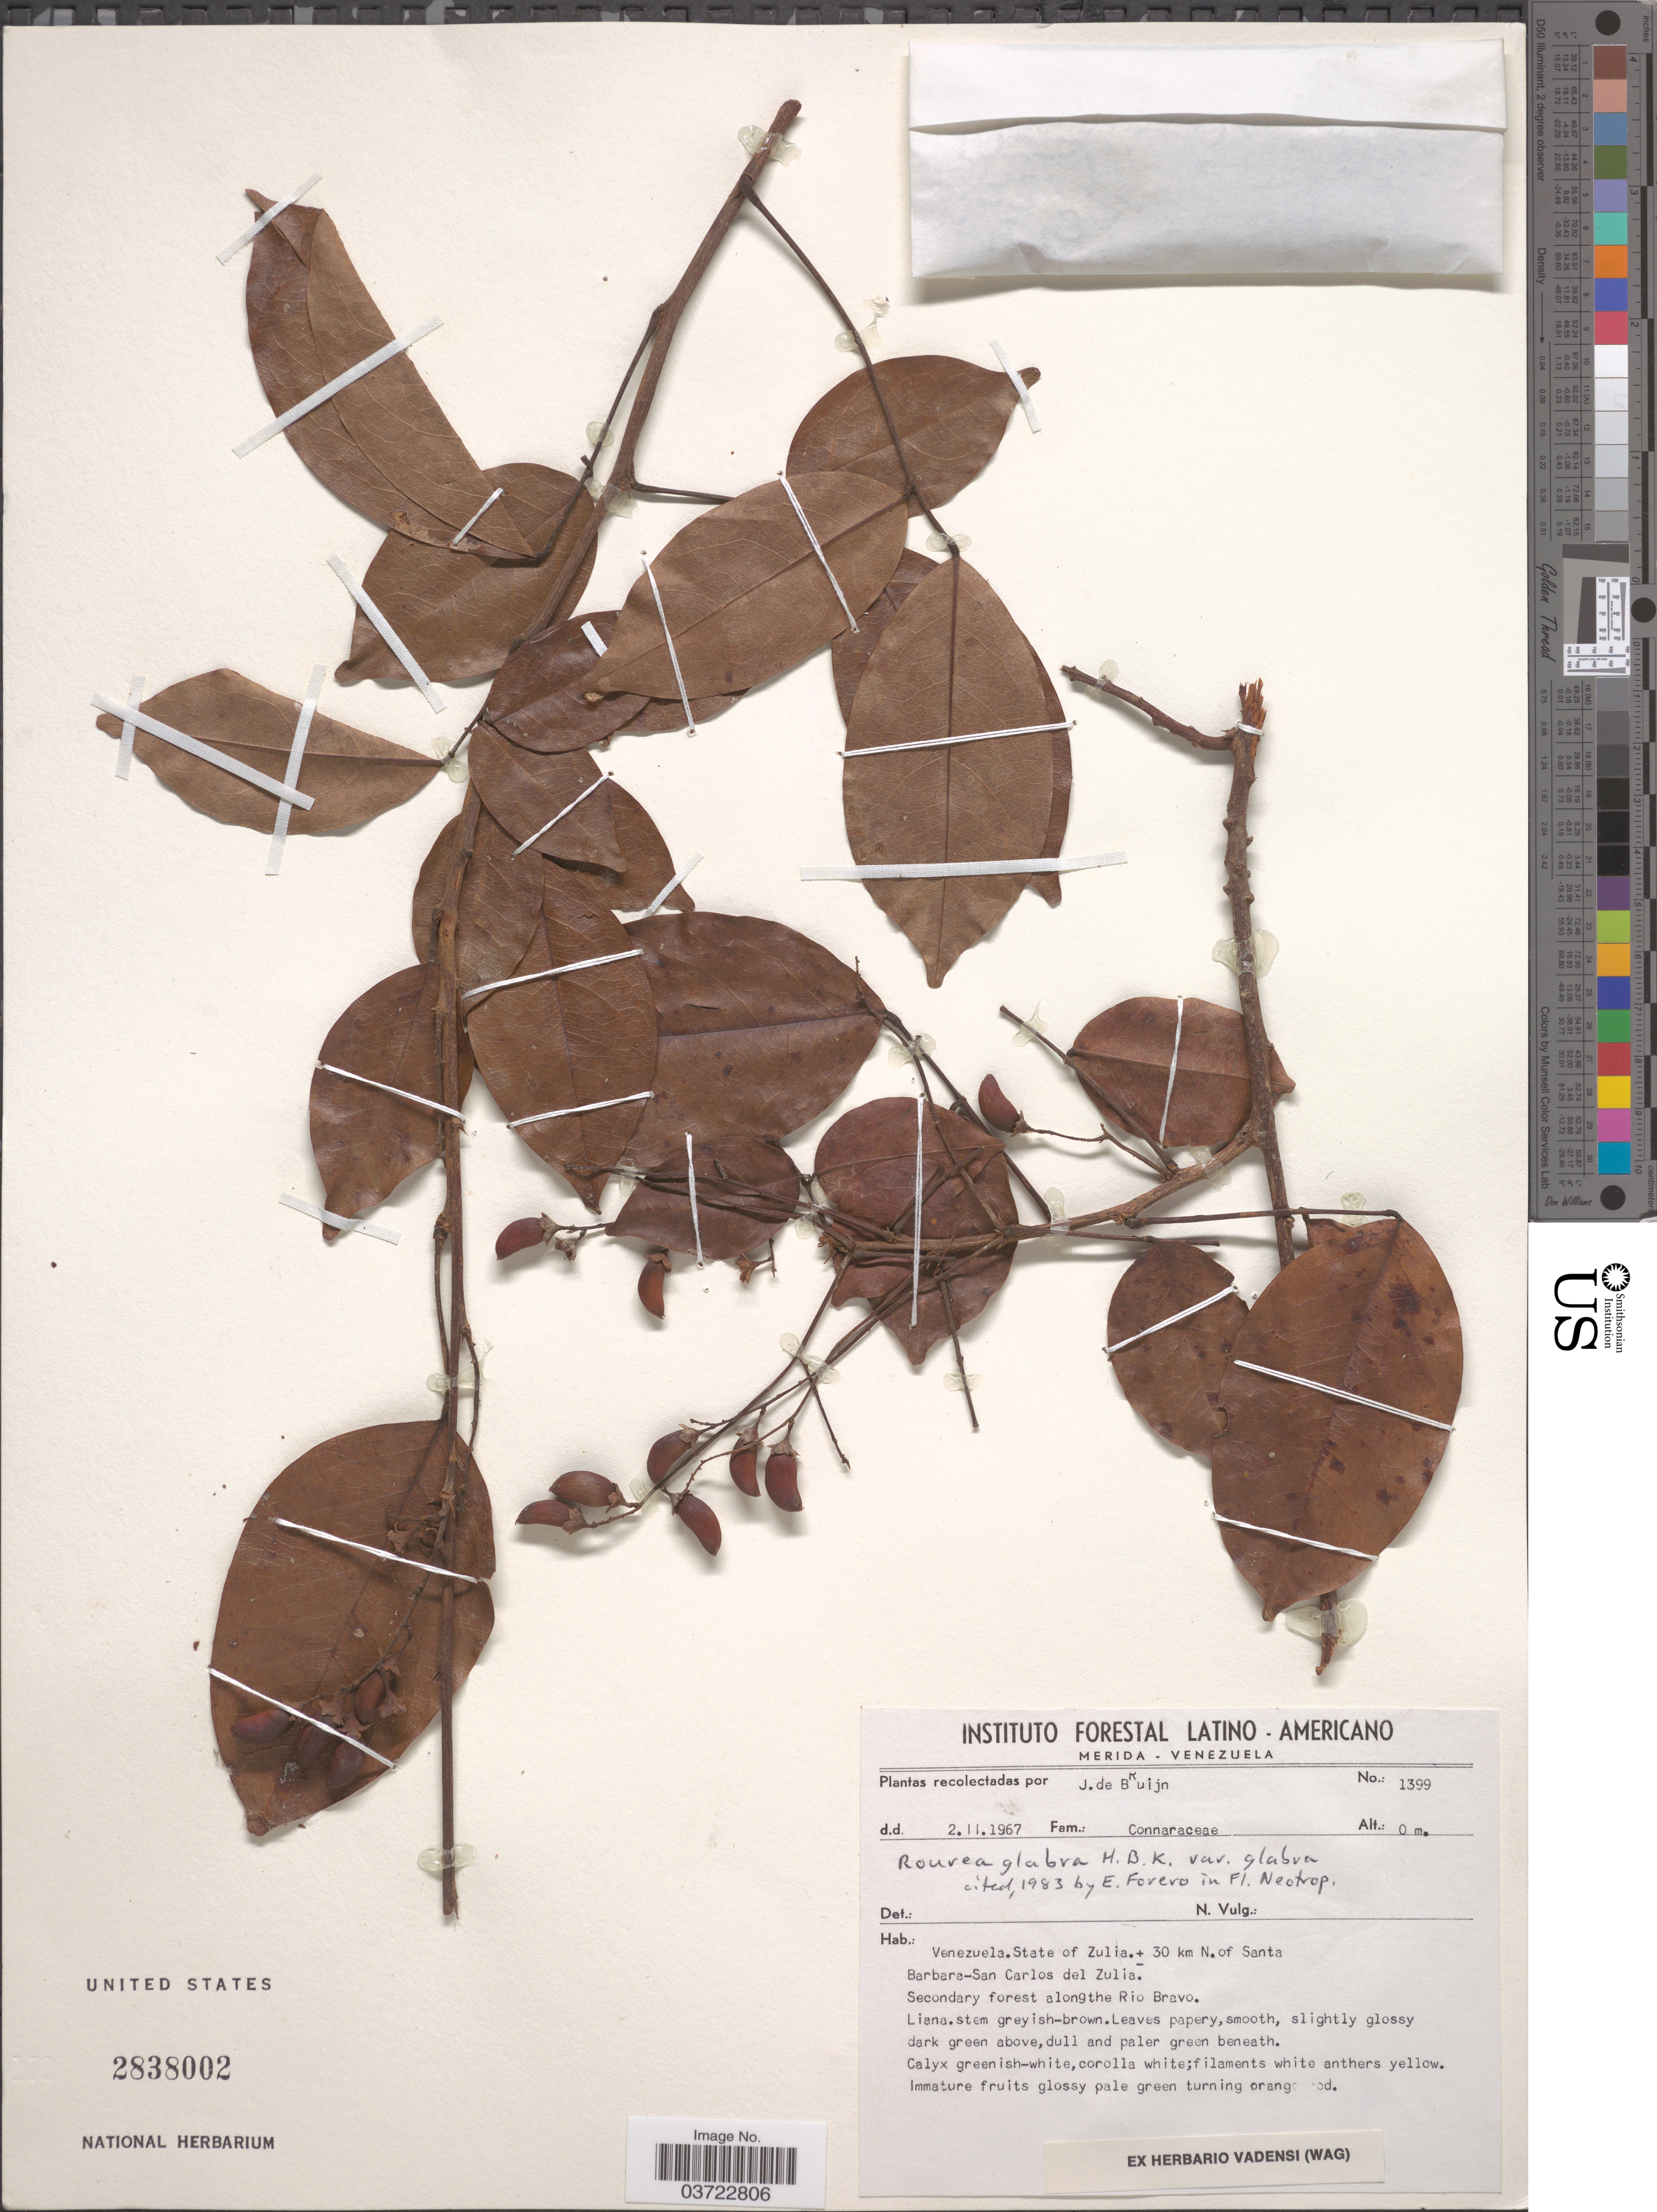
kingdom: Plantae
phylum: Tracheophyta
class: Magnoliopsida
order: Oxalidales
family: Connaraceae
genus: Rourea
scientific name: Rourea glabra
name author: Kunth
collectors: J. Bruijn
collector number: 1399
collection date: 1967-02-02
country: Venezuela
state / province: Zulia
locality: ± 30 km N. of Santa Barbara-San Carlos del Zulia. Secondary forest along the Rio Bravo.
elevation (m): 0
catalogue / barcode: US 2838002